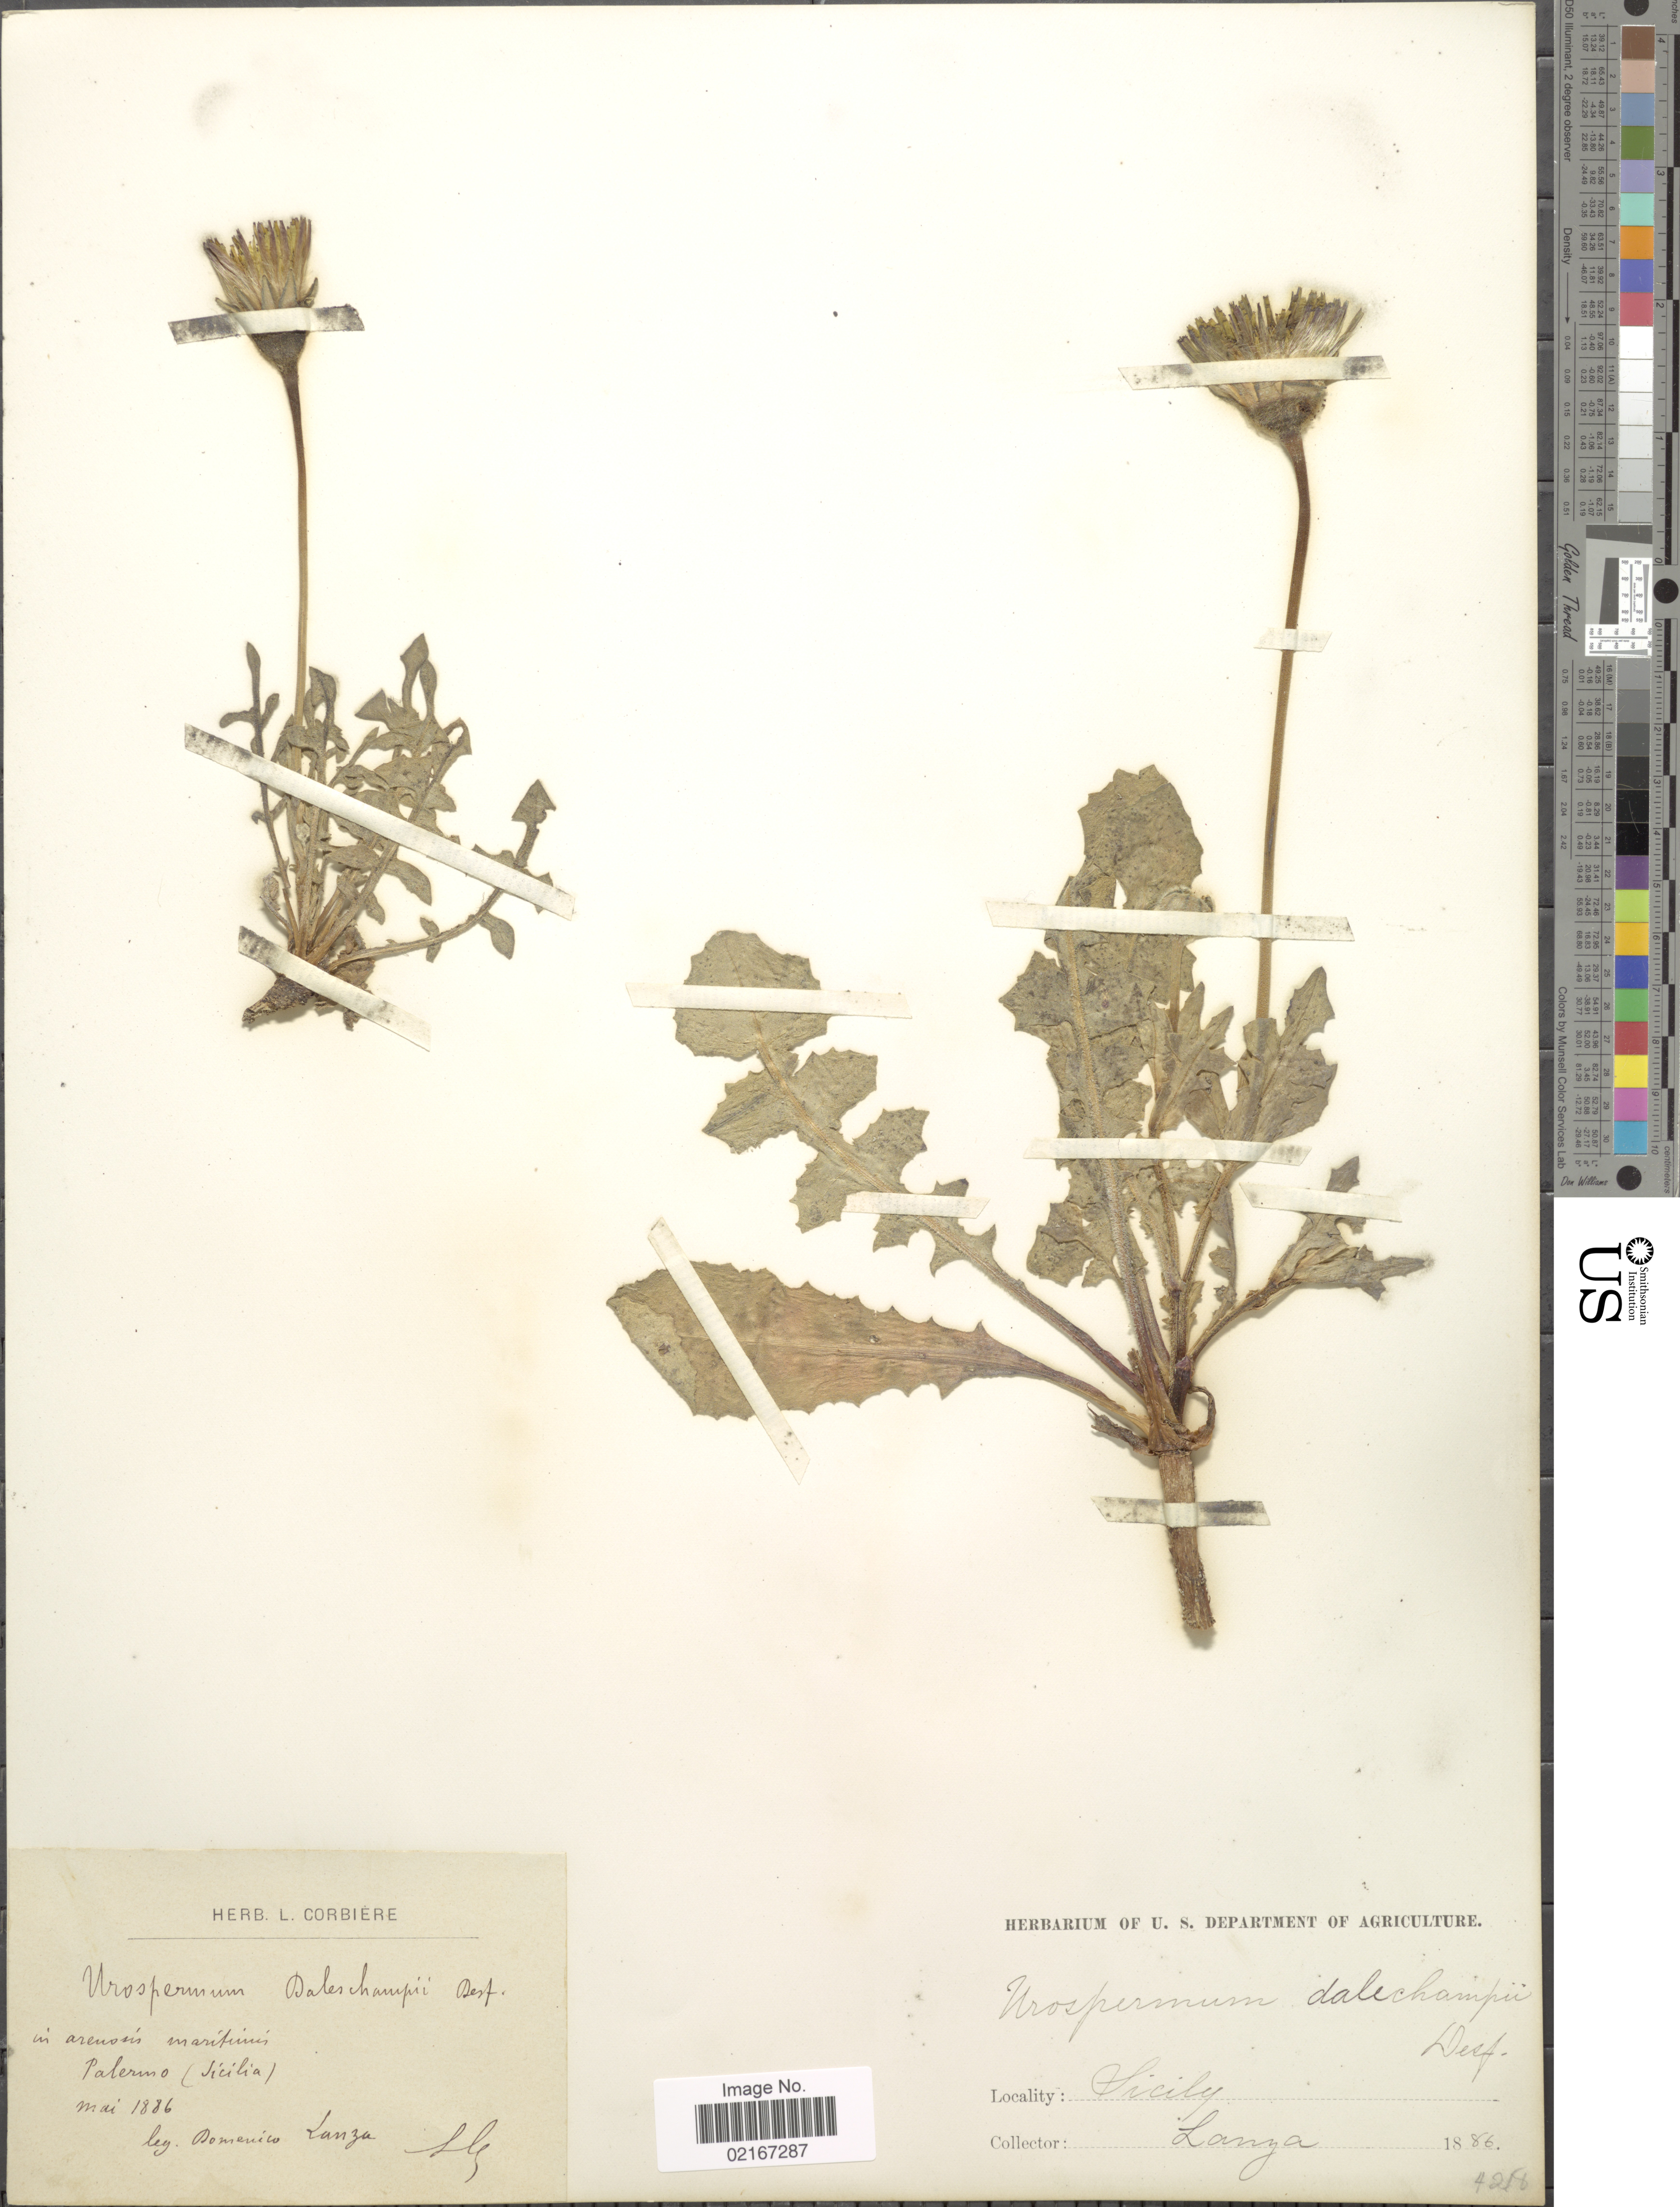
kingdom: Plantae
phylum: Tracheophyta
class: Magnoliopsida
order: Asterales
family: Asteraceae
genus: Urospermum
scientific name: Urospermum dalechampii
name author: (L.) F.W. Schmidt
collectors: D. Lanza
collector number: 4218?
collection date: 1886-05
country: Italy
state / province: Siciliana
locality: Sicily, Palermo (Sicilia)